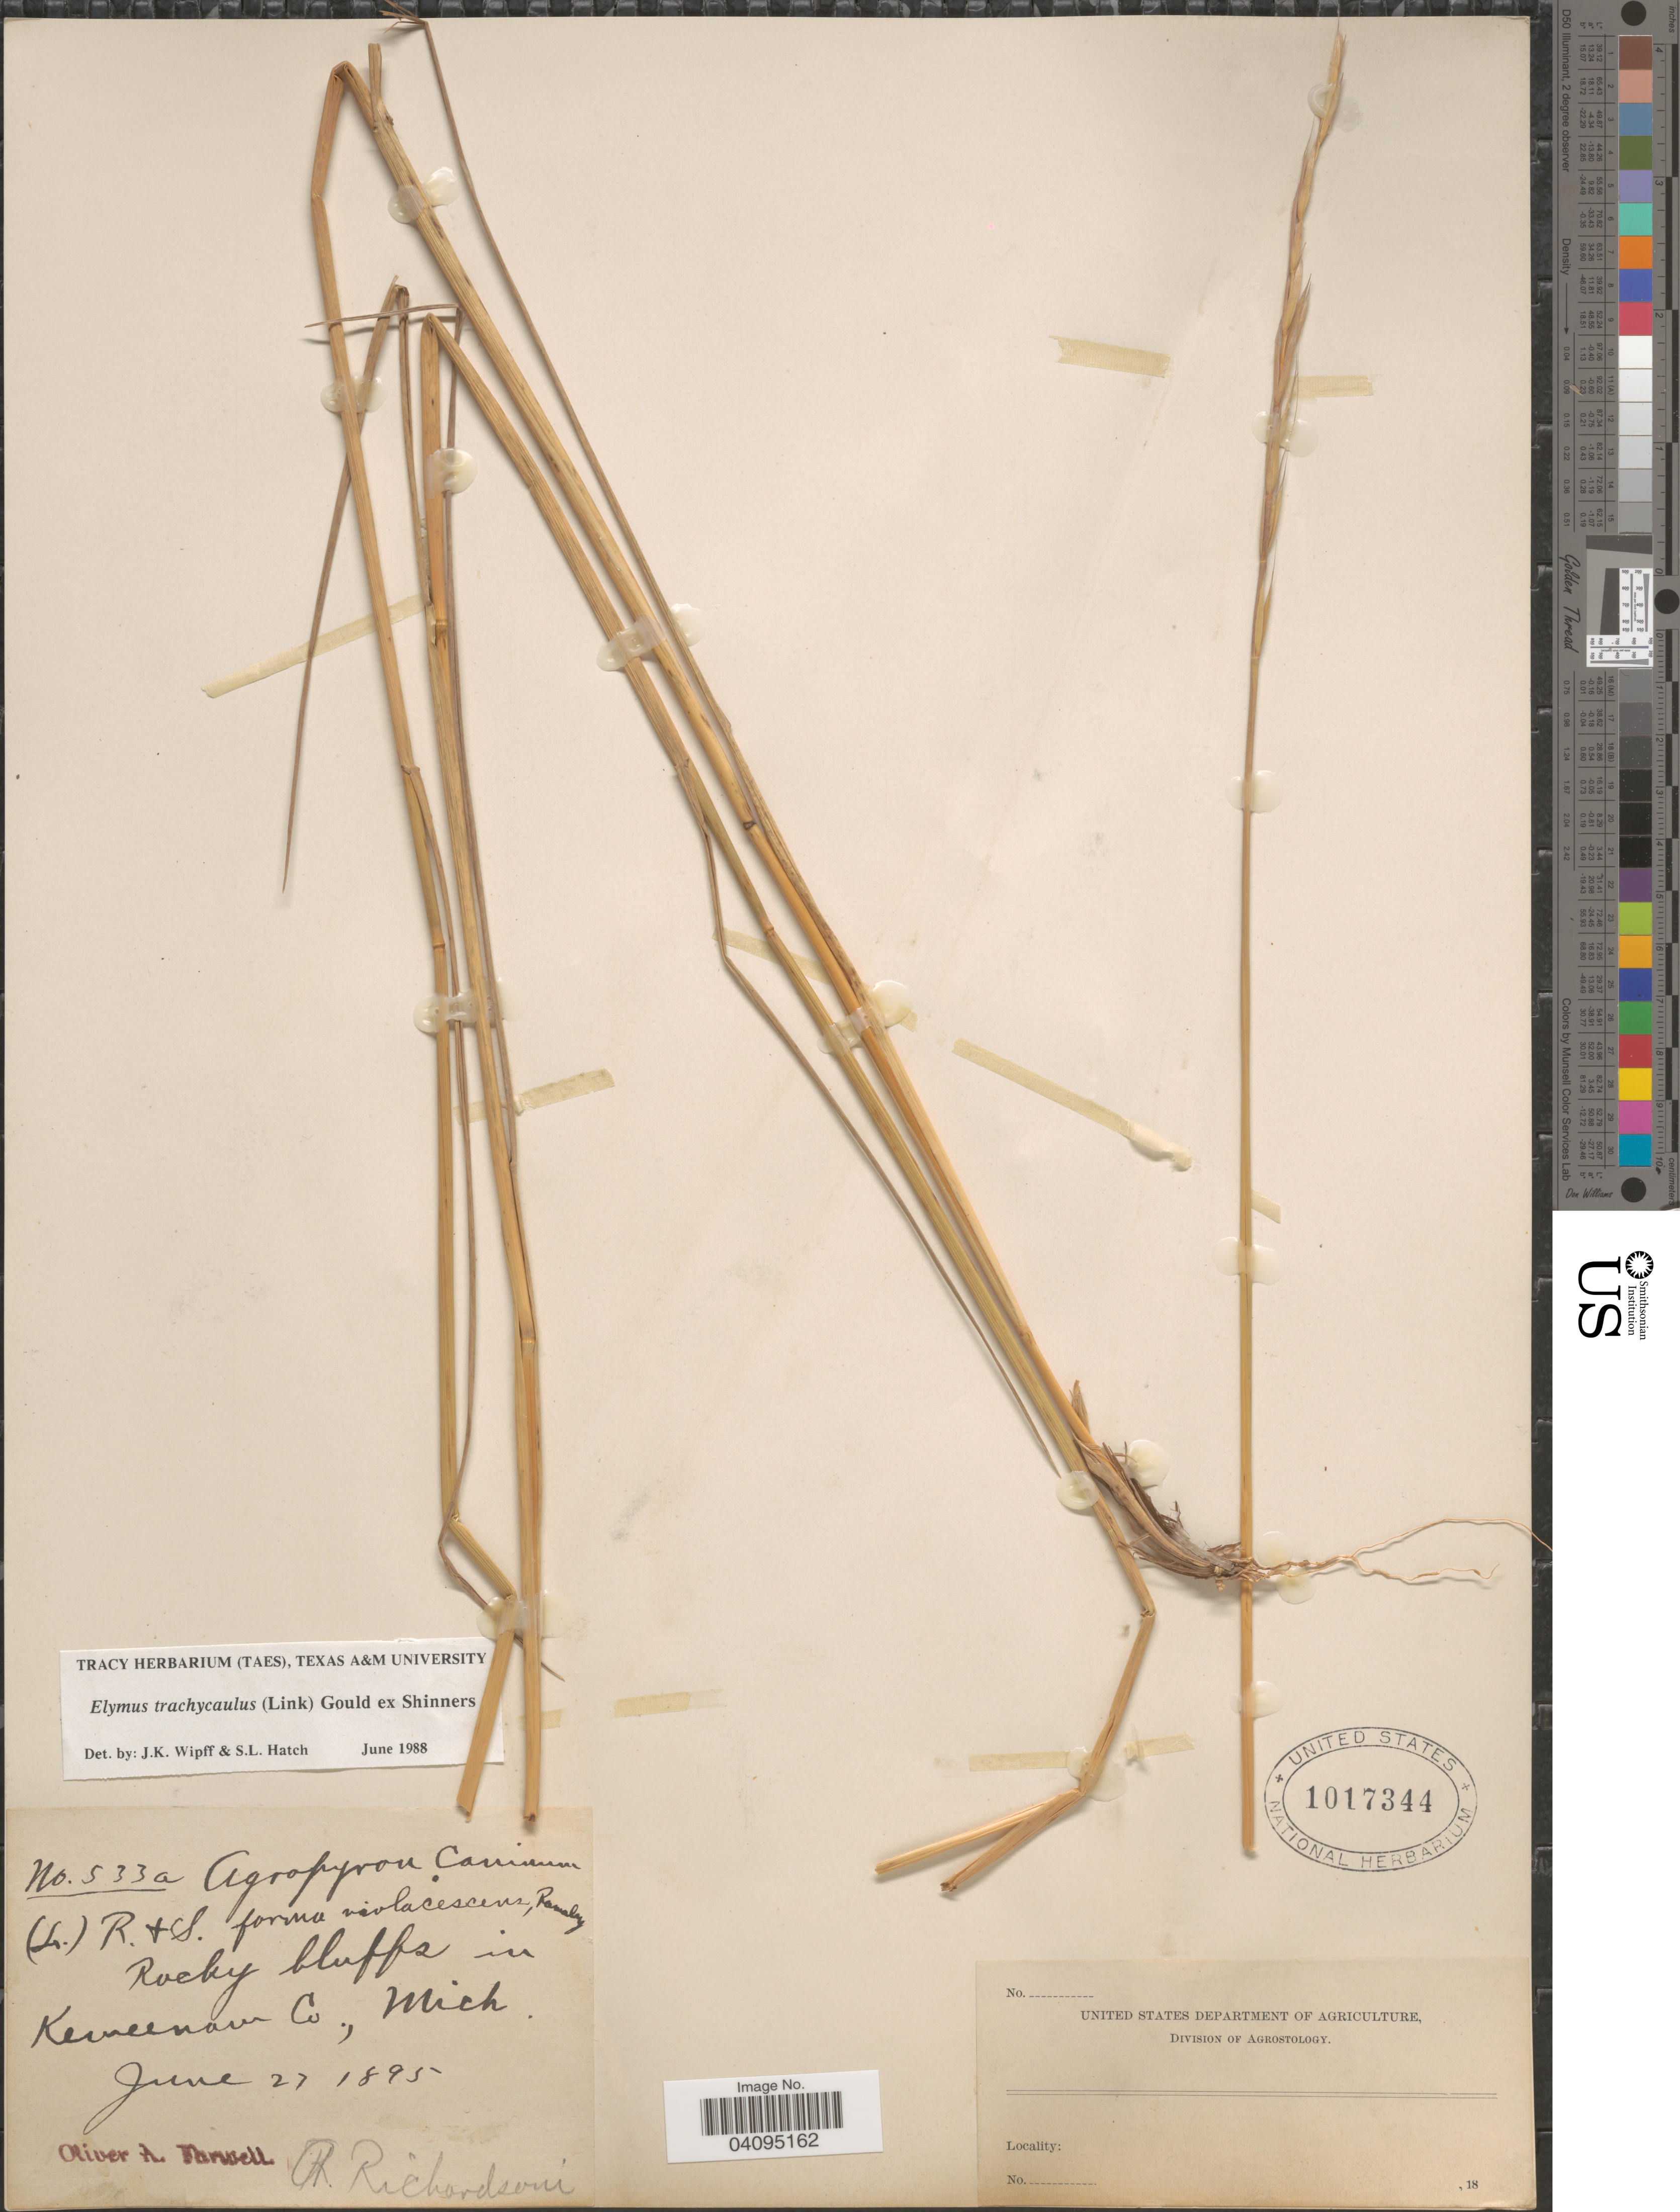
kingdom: Plantae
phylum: Tracheophyta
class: Liliopsida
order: Poales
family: Poaceae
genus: Elymus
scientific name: Elymus trachycaulus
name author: (Link) Gould ex Shinners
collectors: O. Farwell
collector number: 533a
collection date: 1895-06-27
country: United States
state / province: Michigan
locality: Rocky bluffs in Keweenaw Co.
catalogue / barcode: US 1017344